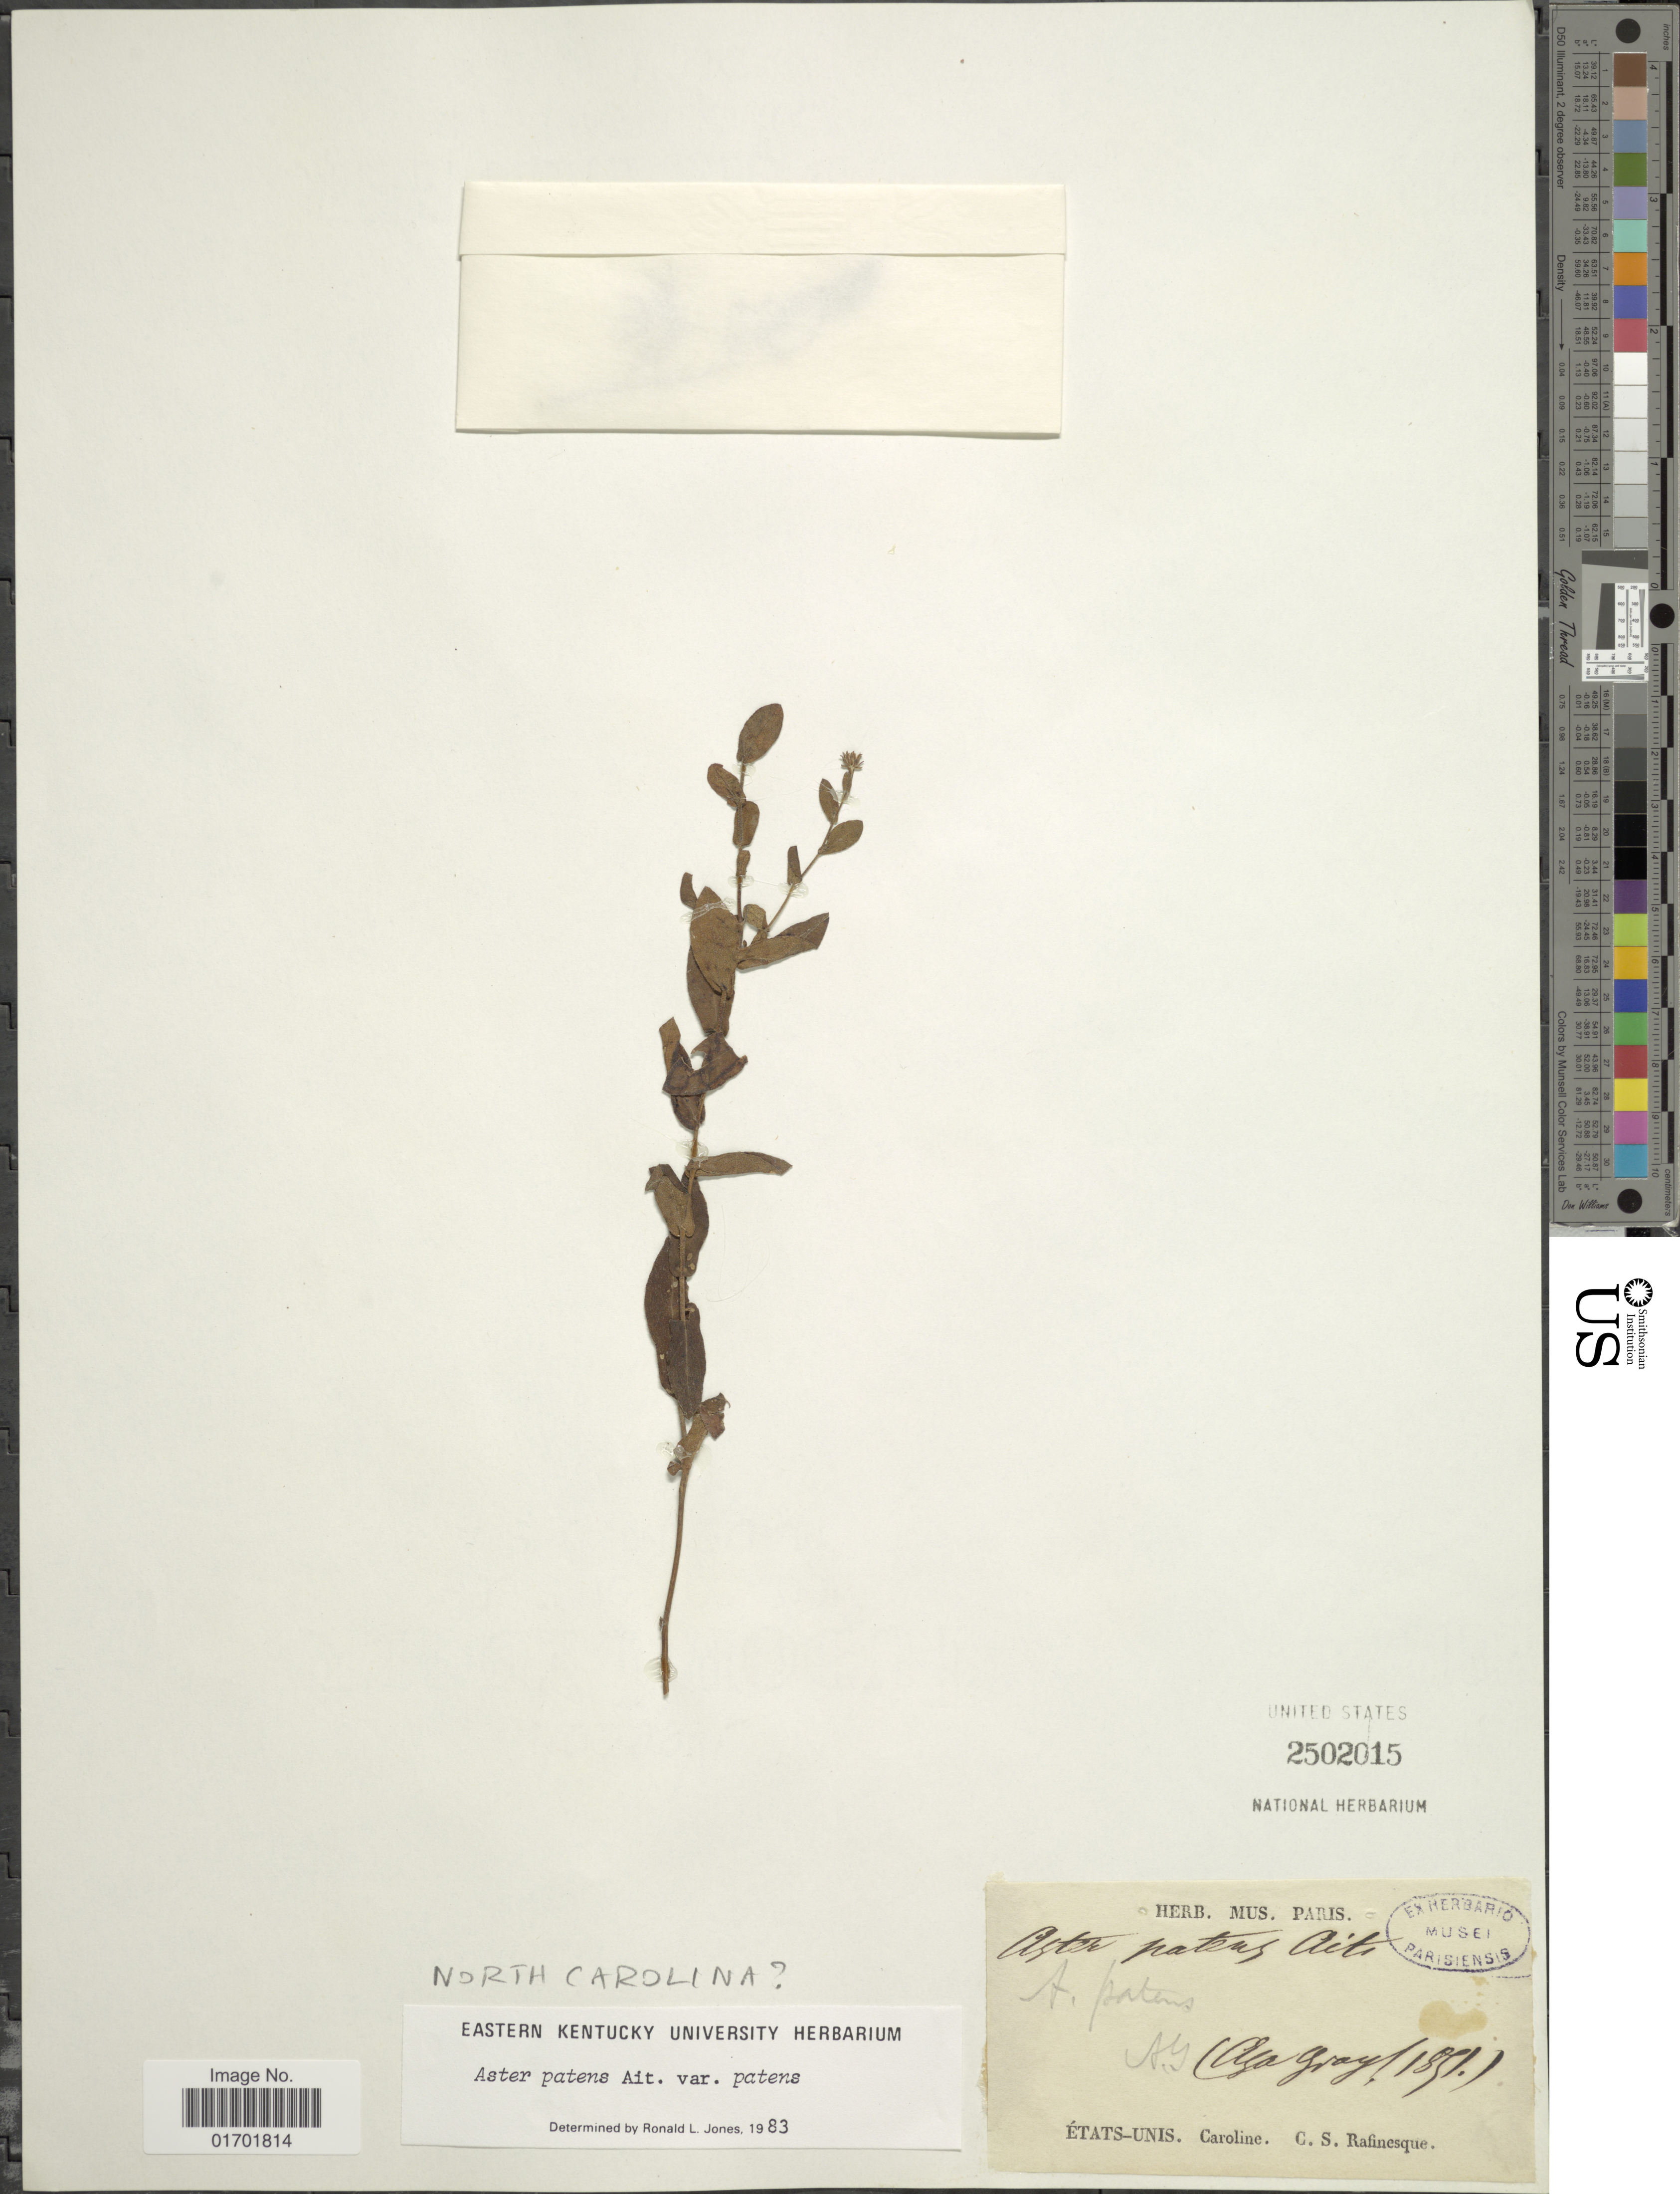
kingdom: Plantae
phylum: Tracheophyta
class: Magnoliopsida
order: Asterales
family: Asteraceae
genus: Symphyotrichum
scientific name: Symphyotrichum patens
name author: (Aiton) G.L. Nesom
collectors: C. S. Rafinesque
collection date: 1851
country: United States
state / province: New York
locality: Etats-Unis. Caroline.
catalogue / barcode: US 2502015